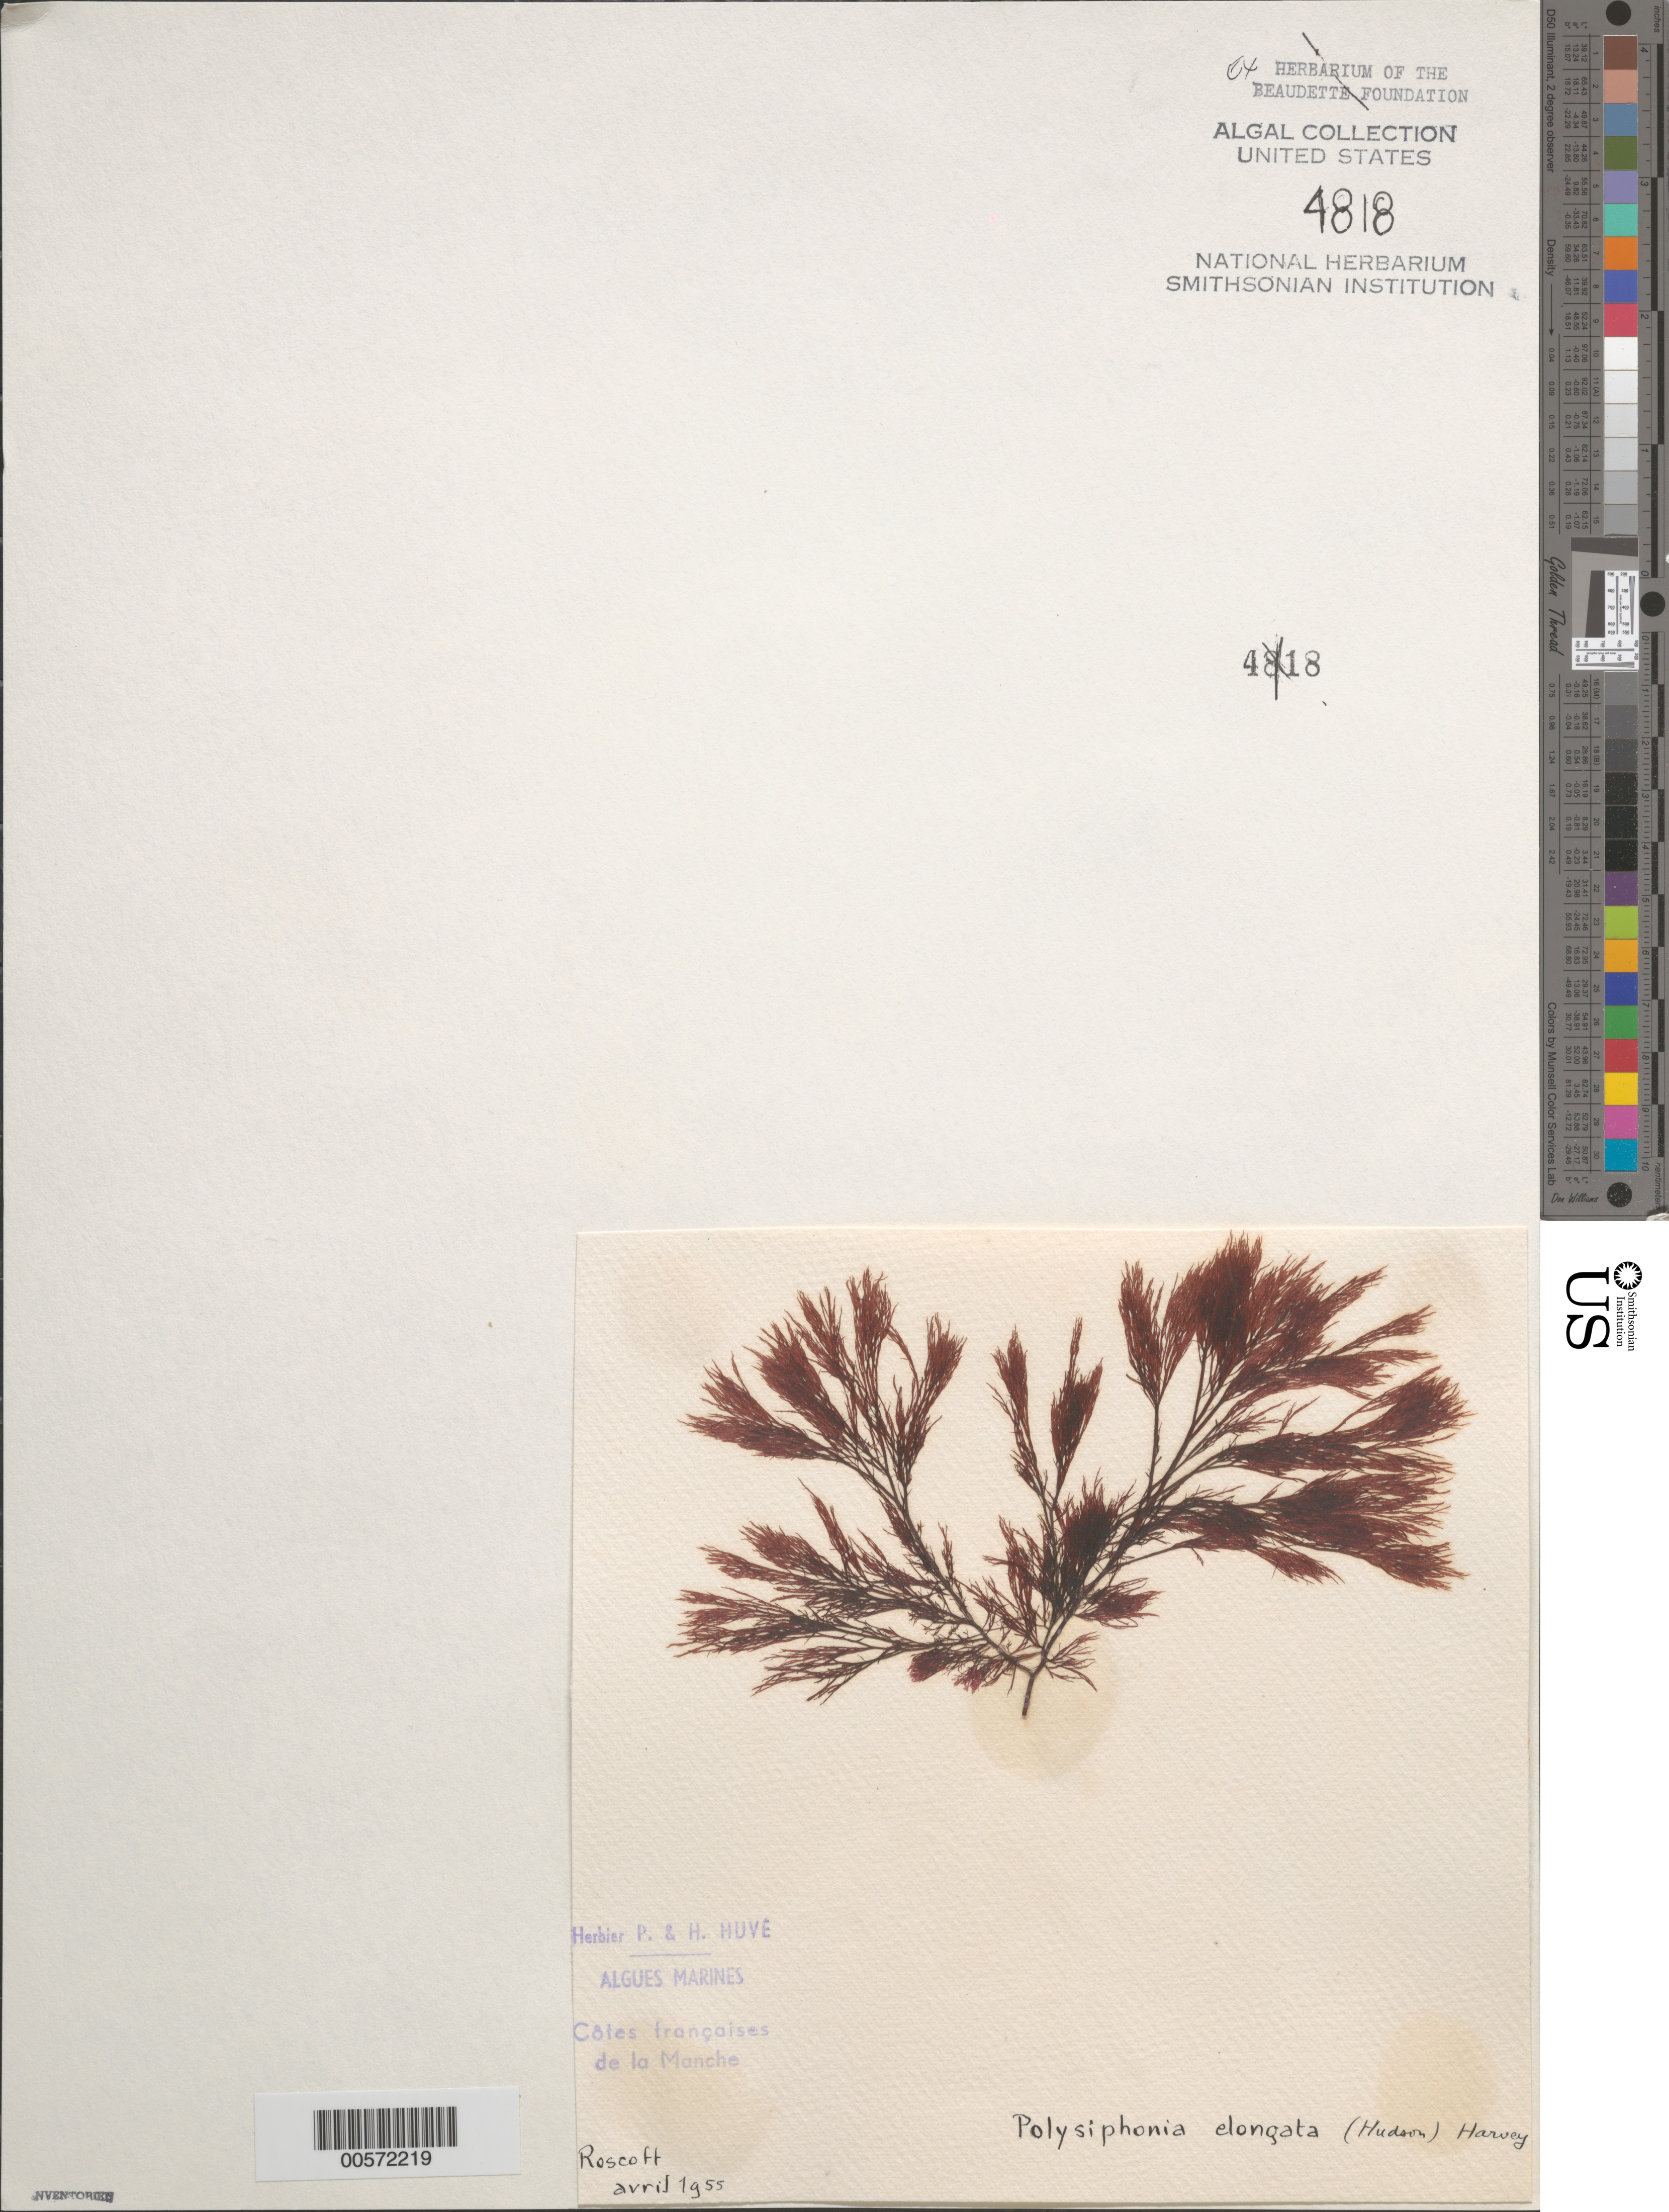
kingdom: Plantae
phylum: Rhodophyta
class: Florideophyceae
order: Ceramiales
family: Rhodomelaceae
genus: Carradoriella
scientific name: Carradoriella elongata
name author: (Hudson) Savoie & G.W. Saunders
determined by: Algae name updating Project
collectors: P. Huve & H. Huve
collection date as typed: Apr 1955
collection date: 1955-04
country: France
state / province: Bretagne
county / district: Finistère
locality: Roscoff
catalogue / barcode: US 4818